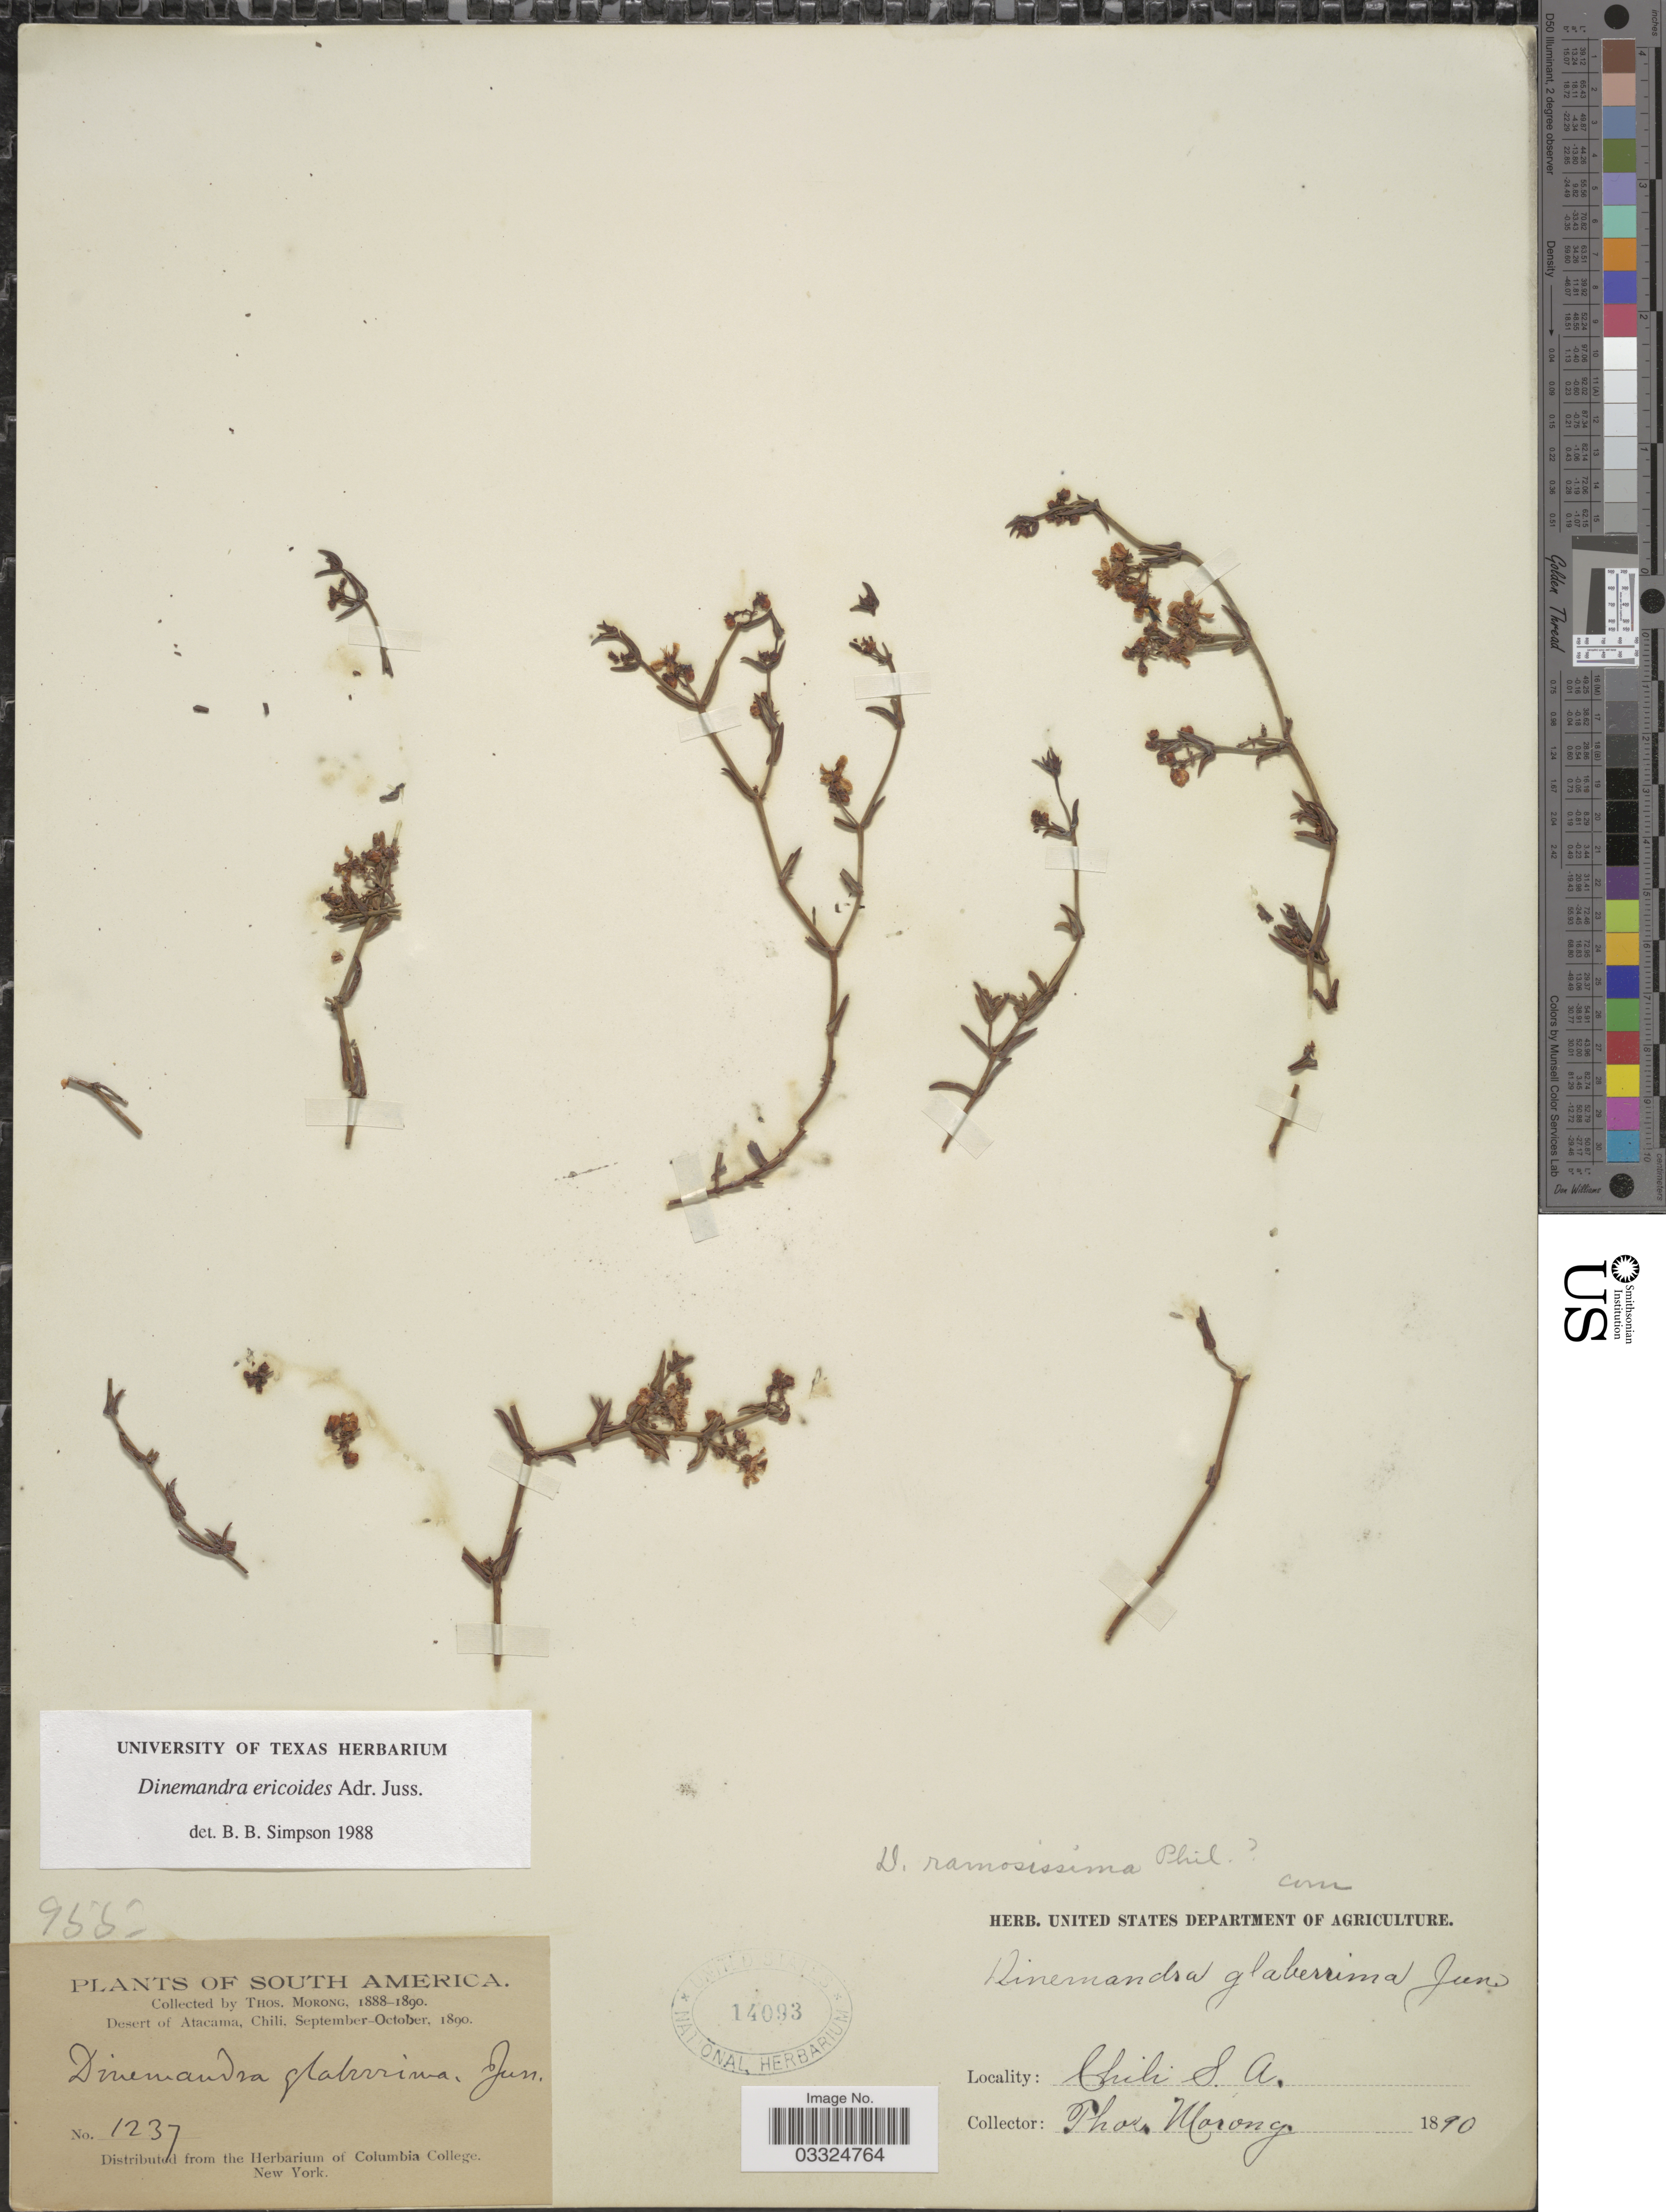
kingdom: Plantae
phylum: Tracheophyta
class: Magnoliopsida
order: Malpighiales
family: Malpighiaceae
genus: Dinemandra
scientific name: Dinemandra ramosissima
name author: Phil.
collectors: ex herb. T. Morong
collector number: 1237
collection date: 1890-09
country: Chile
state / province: Atacama (III)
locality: Desert of Atacama.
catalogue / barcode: US 14093